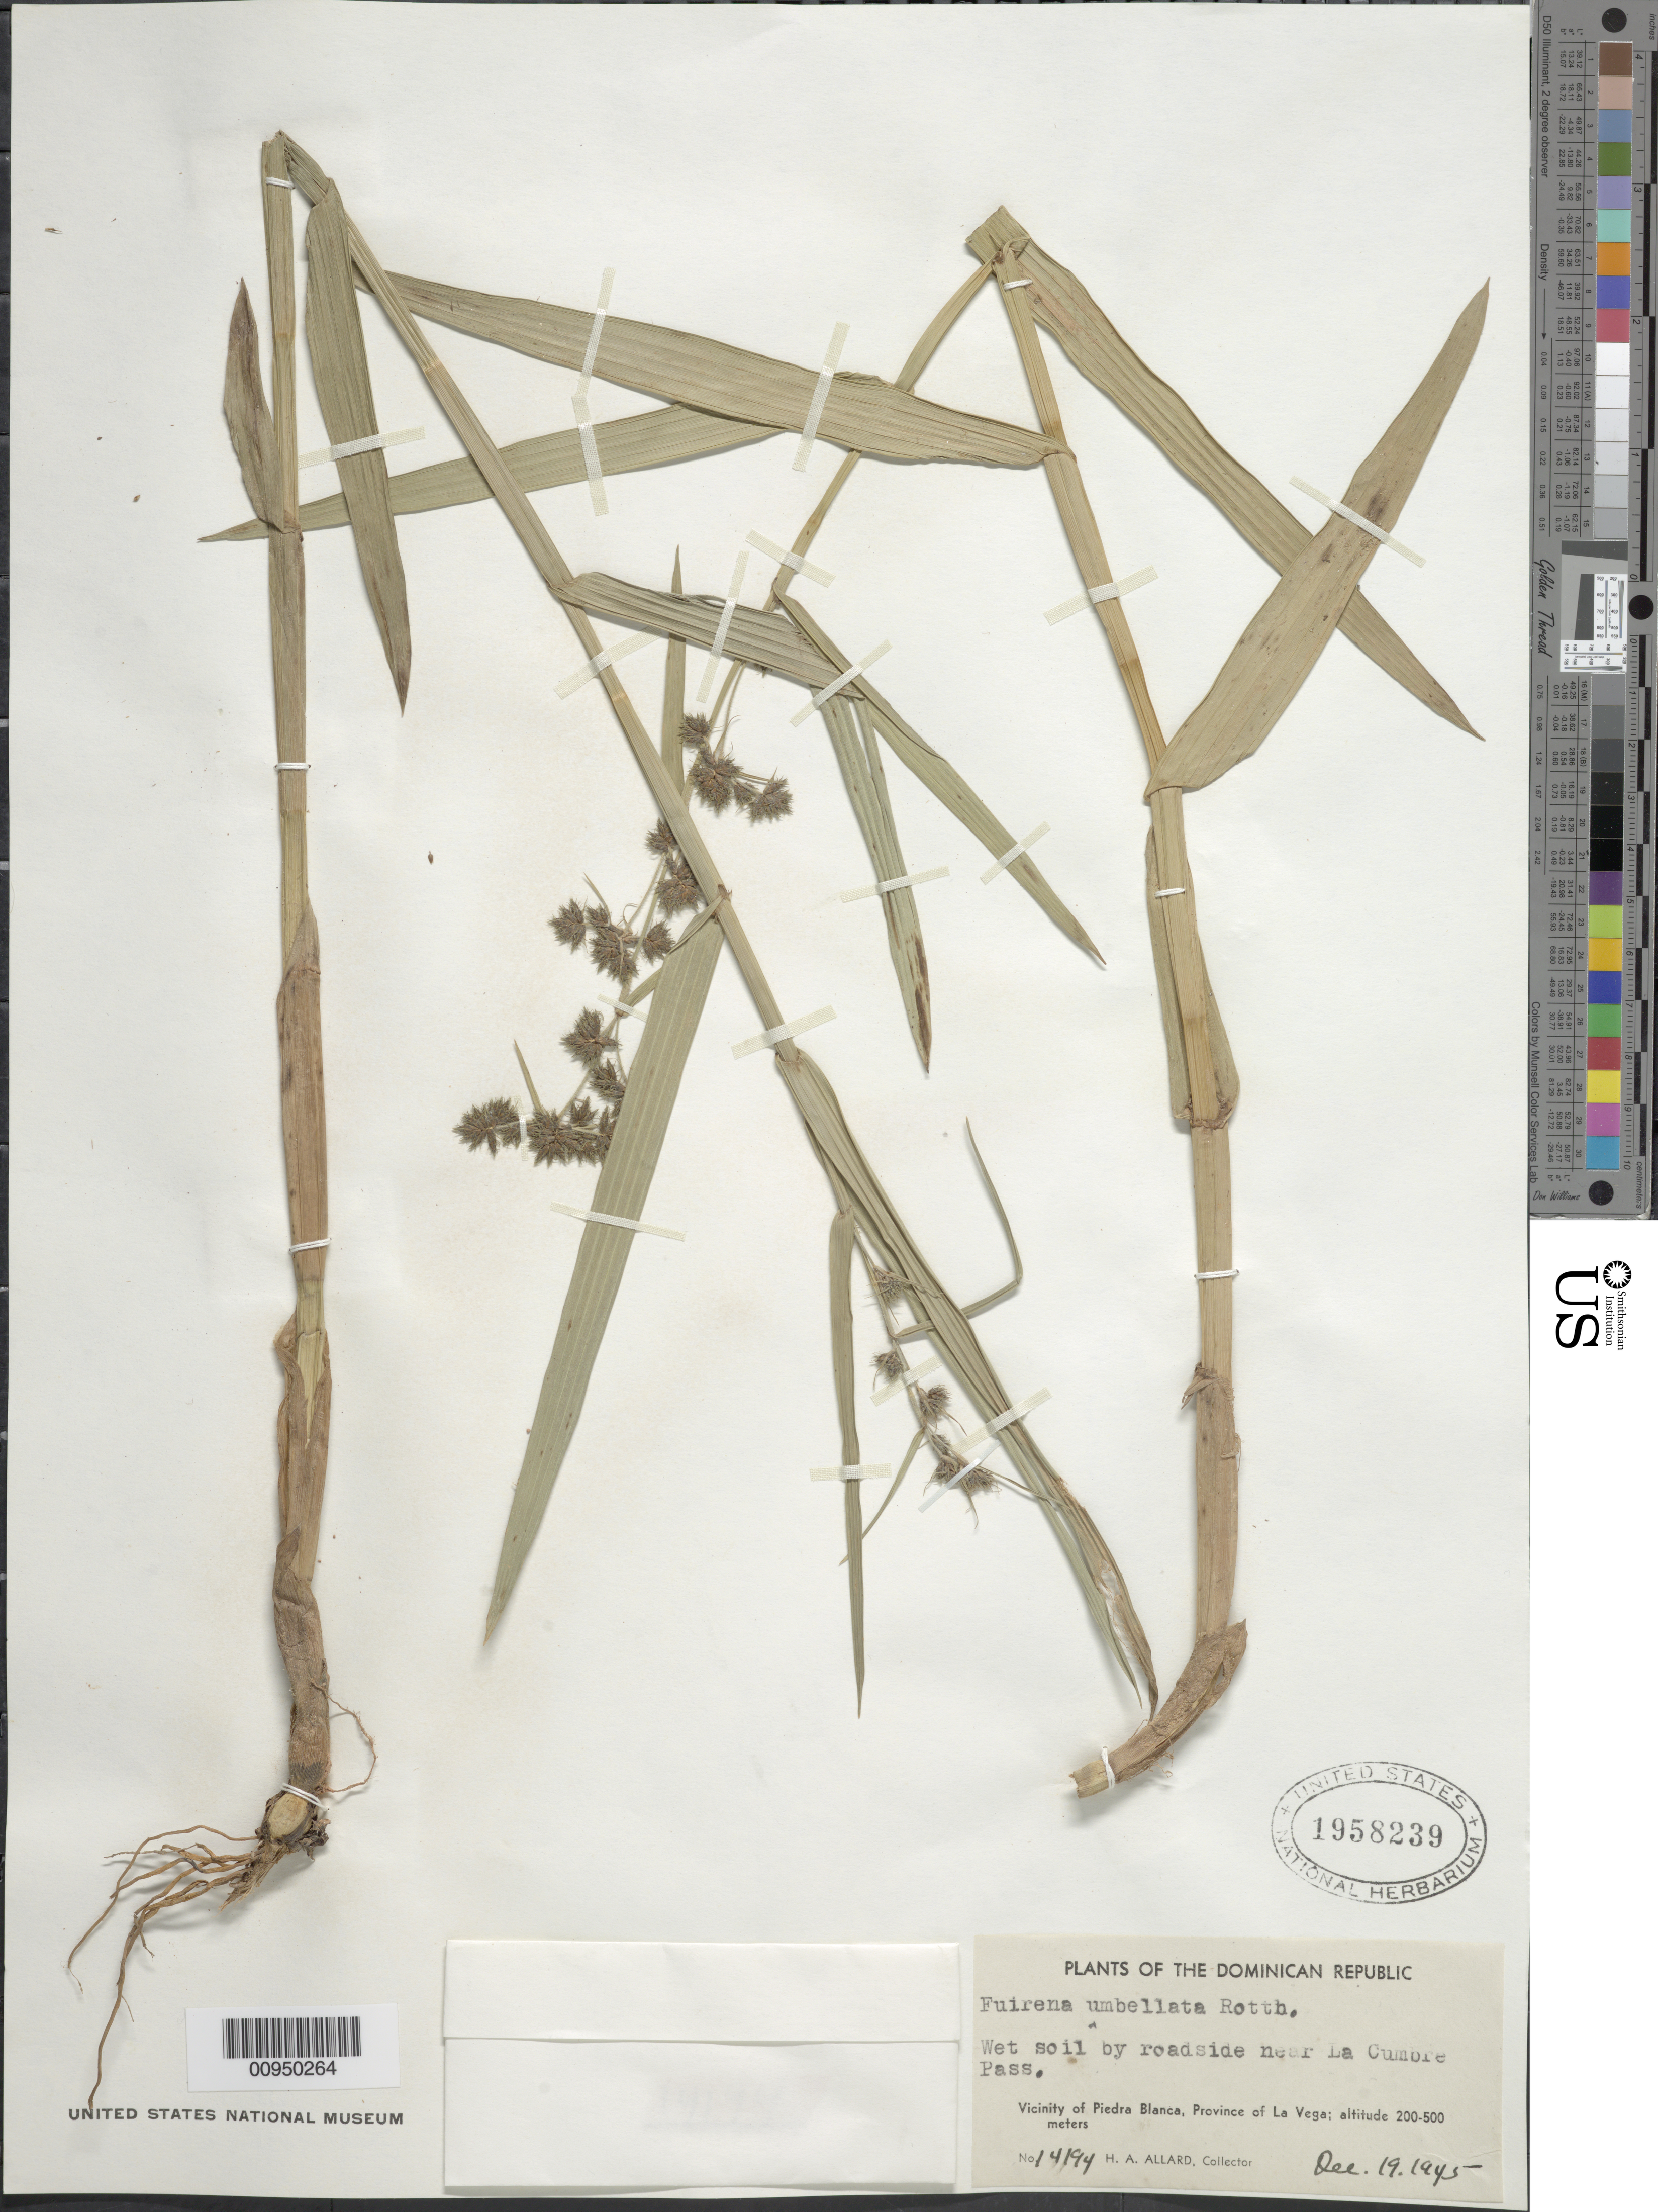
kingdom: Plantae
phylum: Tracheophyta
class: Liliopsida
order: Poales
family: Cyperaceae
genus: Fuirena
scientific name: Fuirena umbellata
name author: Rottb.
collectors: H. A. Allard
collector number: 14194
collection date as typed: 19 Dec 1945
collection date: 1945-12-19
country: Dominican Republic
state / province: La Vega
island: Hispaniola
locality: Vicinity of Piedra Blanca, roadside near La Cumbre Pass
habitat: Wet soil by roadside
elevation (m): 200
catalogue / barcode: US 1958239